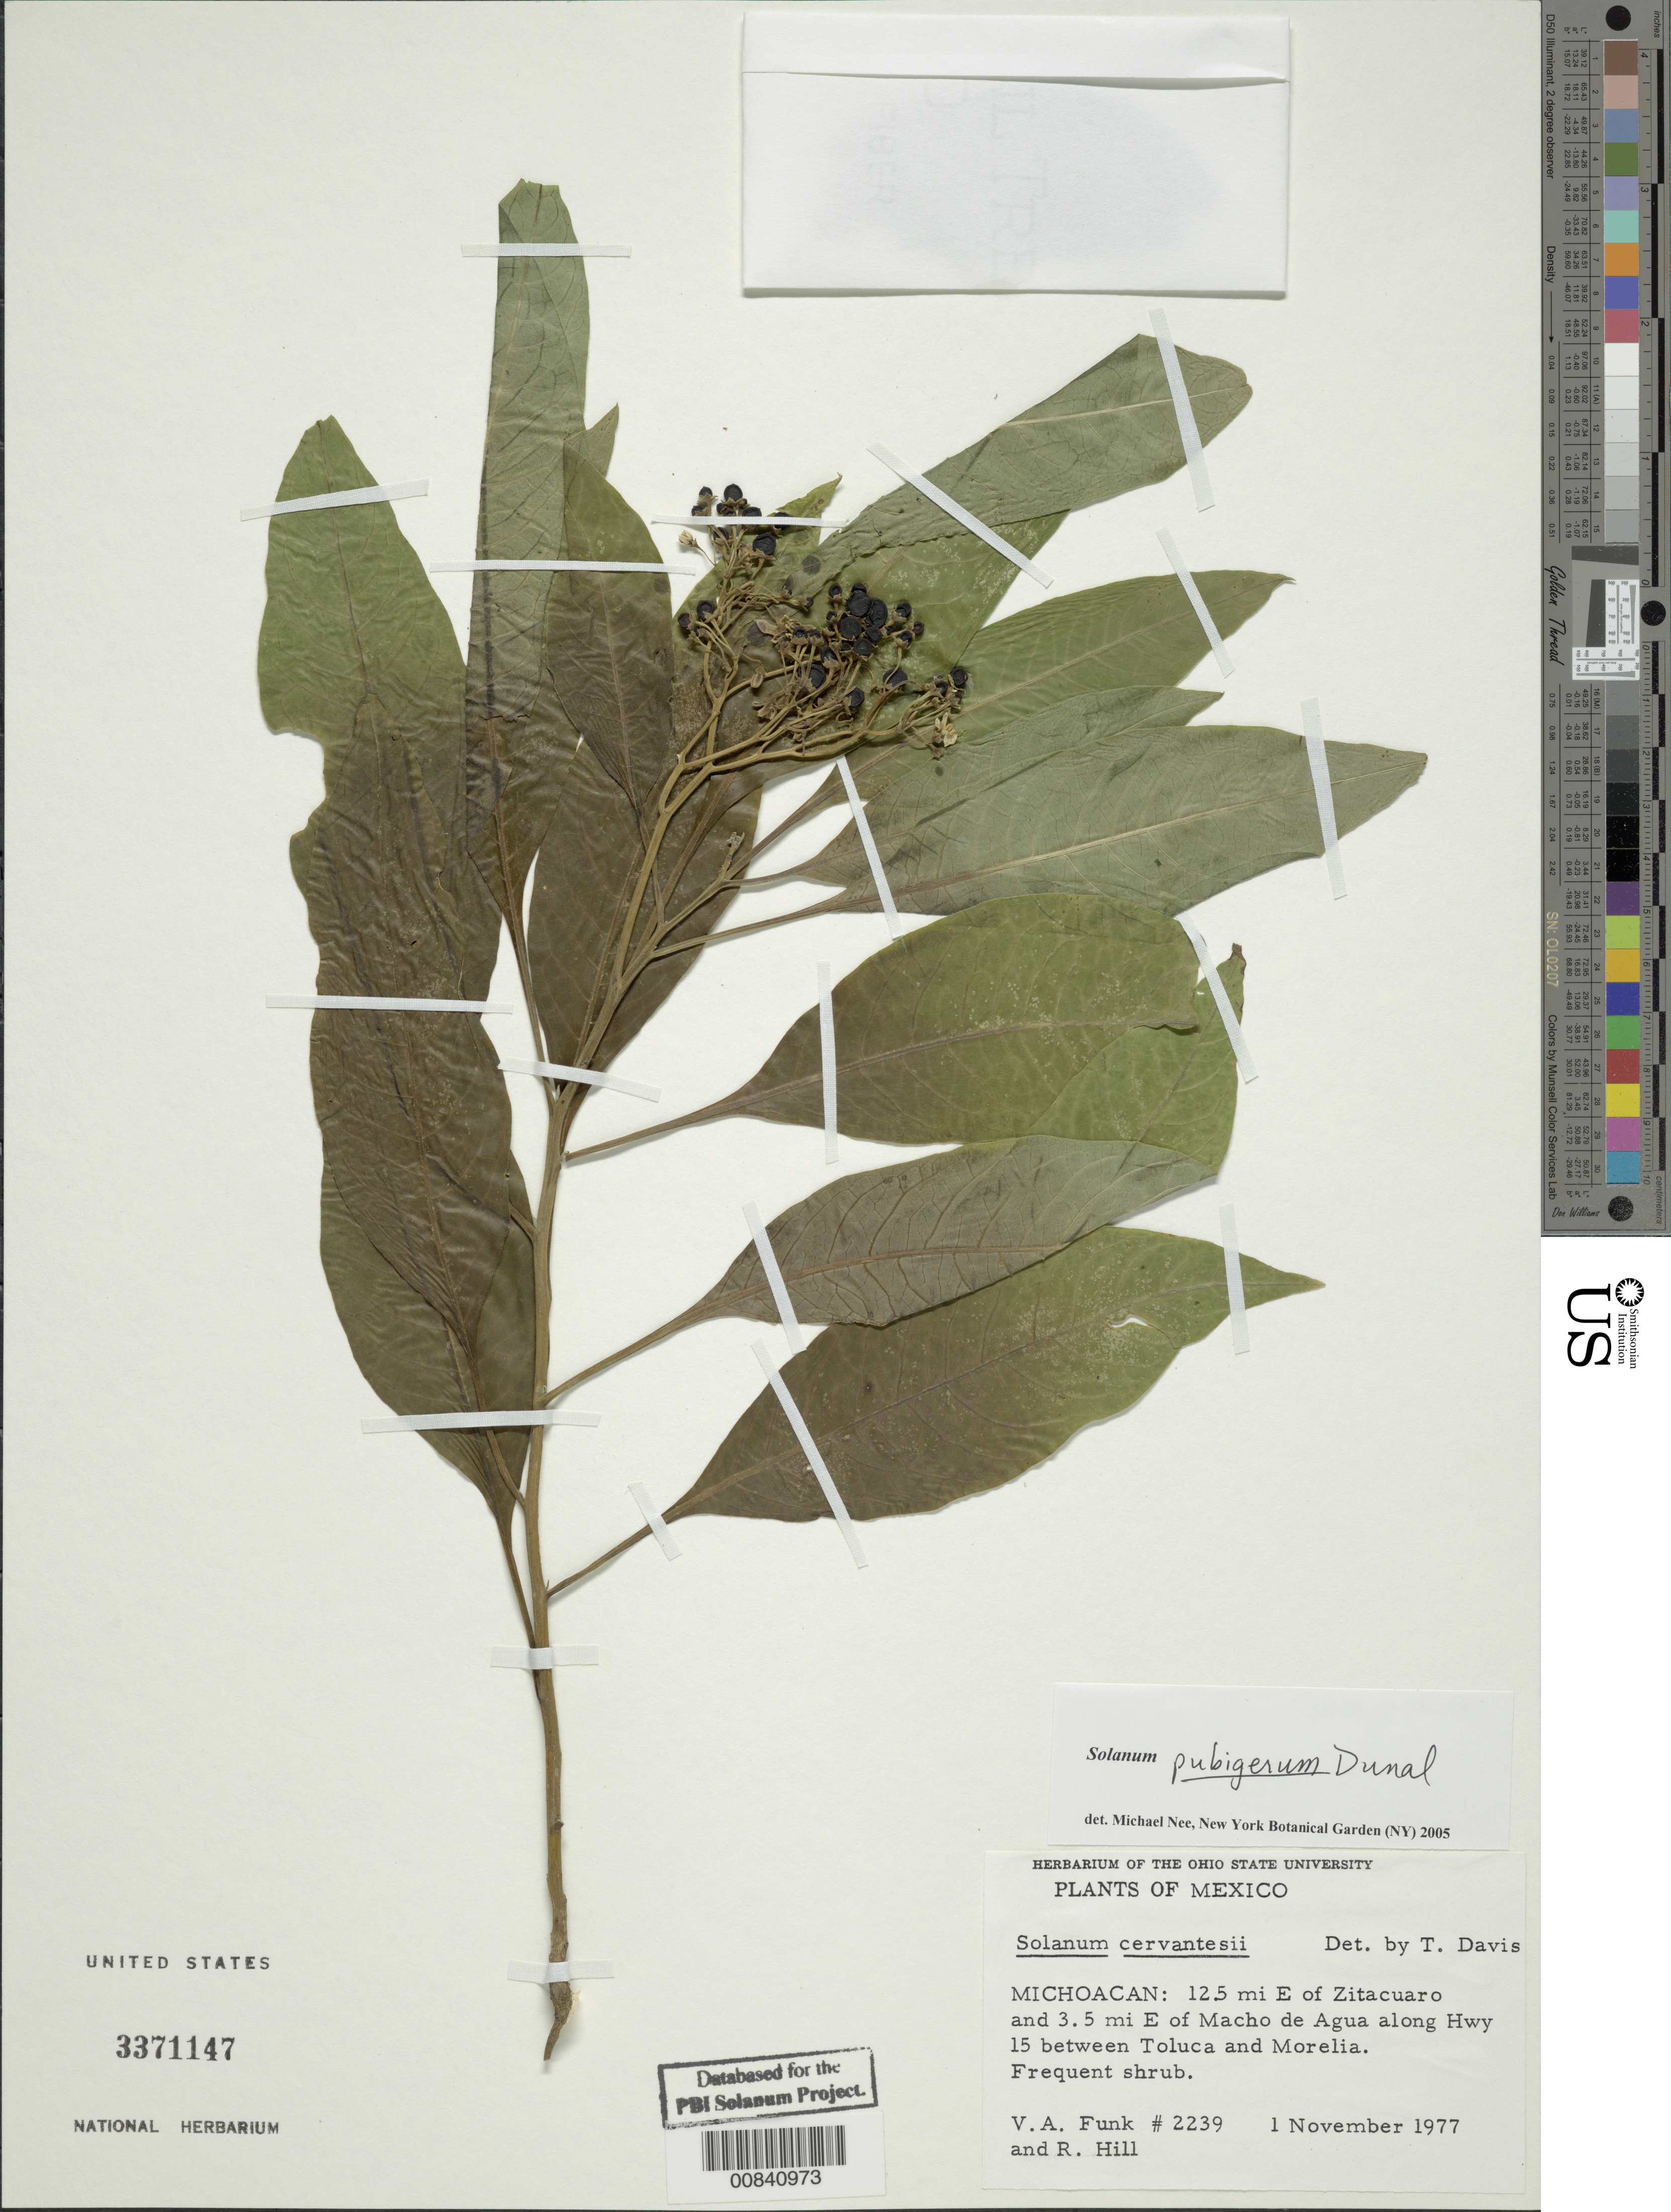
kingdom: Plantae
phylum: Tracheophyta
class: Magnoliopsida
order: Solanales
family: Solanaceae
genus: Solanum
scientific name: Solanum pubigerum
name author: Dunal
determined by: Nee, Michael H.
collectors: V. Funk & R. Hill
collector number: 2239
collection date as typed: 1 Nov 1977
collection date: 1977-11-01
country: Mexico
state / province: Michoacán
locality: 12.5 miles E of Zitacuaro and 3.5 miles E of Macho de Agua along Hwy. 15 between Toluca and Morelia.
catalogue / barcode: US 3371147